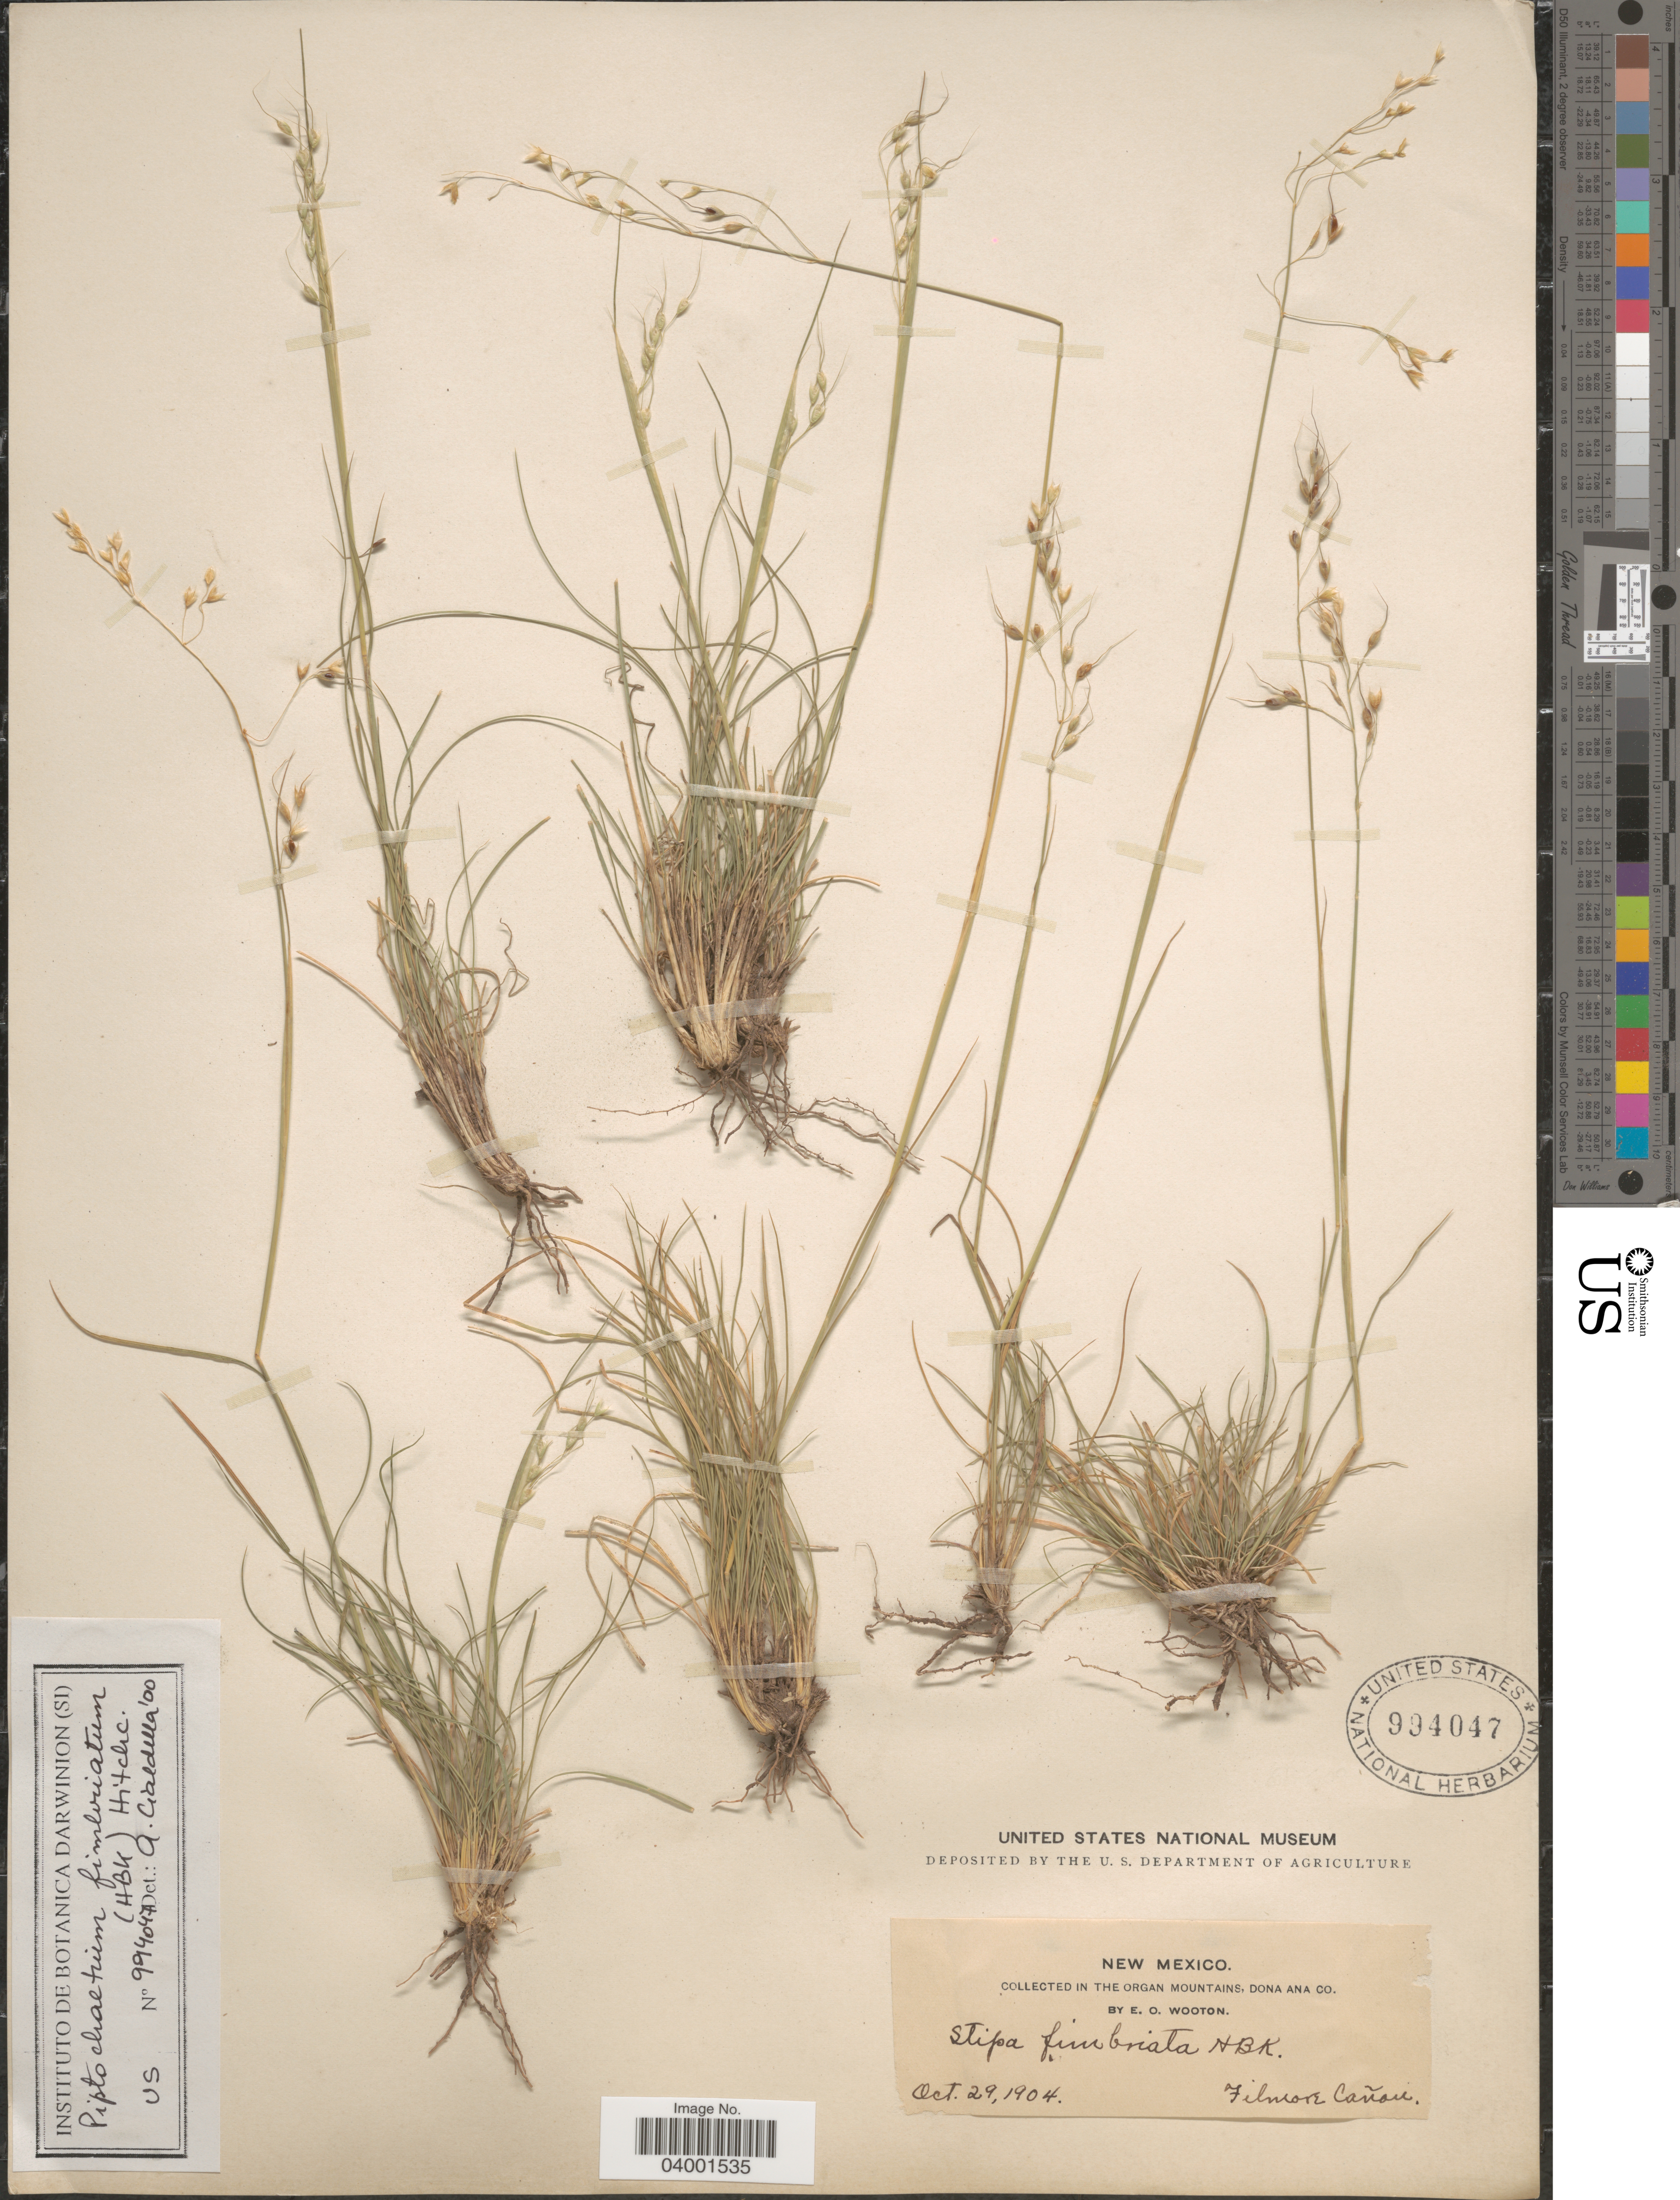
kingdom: Plantae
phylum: Tracheophyta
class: Liliopsida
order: Poales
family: Poaceae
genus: Piptochaetium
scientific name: Piptochaetium fimbriatum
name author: (Kunth) Hitchc.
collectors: E. O. Wooton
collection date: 1904-10-29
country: United States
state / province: New Mexico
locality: In the Organ Mountains, Dona Ana Co. Filmore Cañon.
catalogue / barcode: US 994047